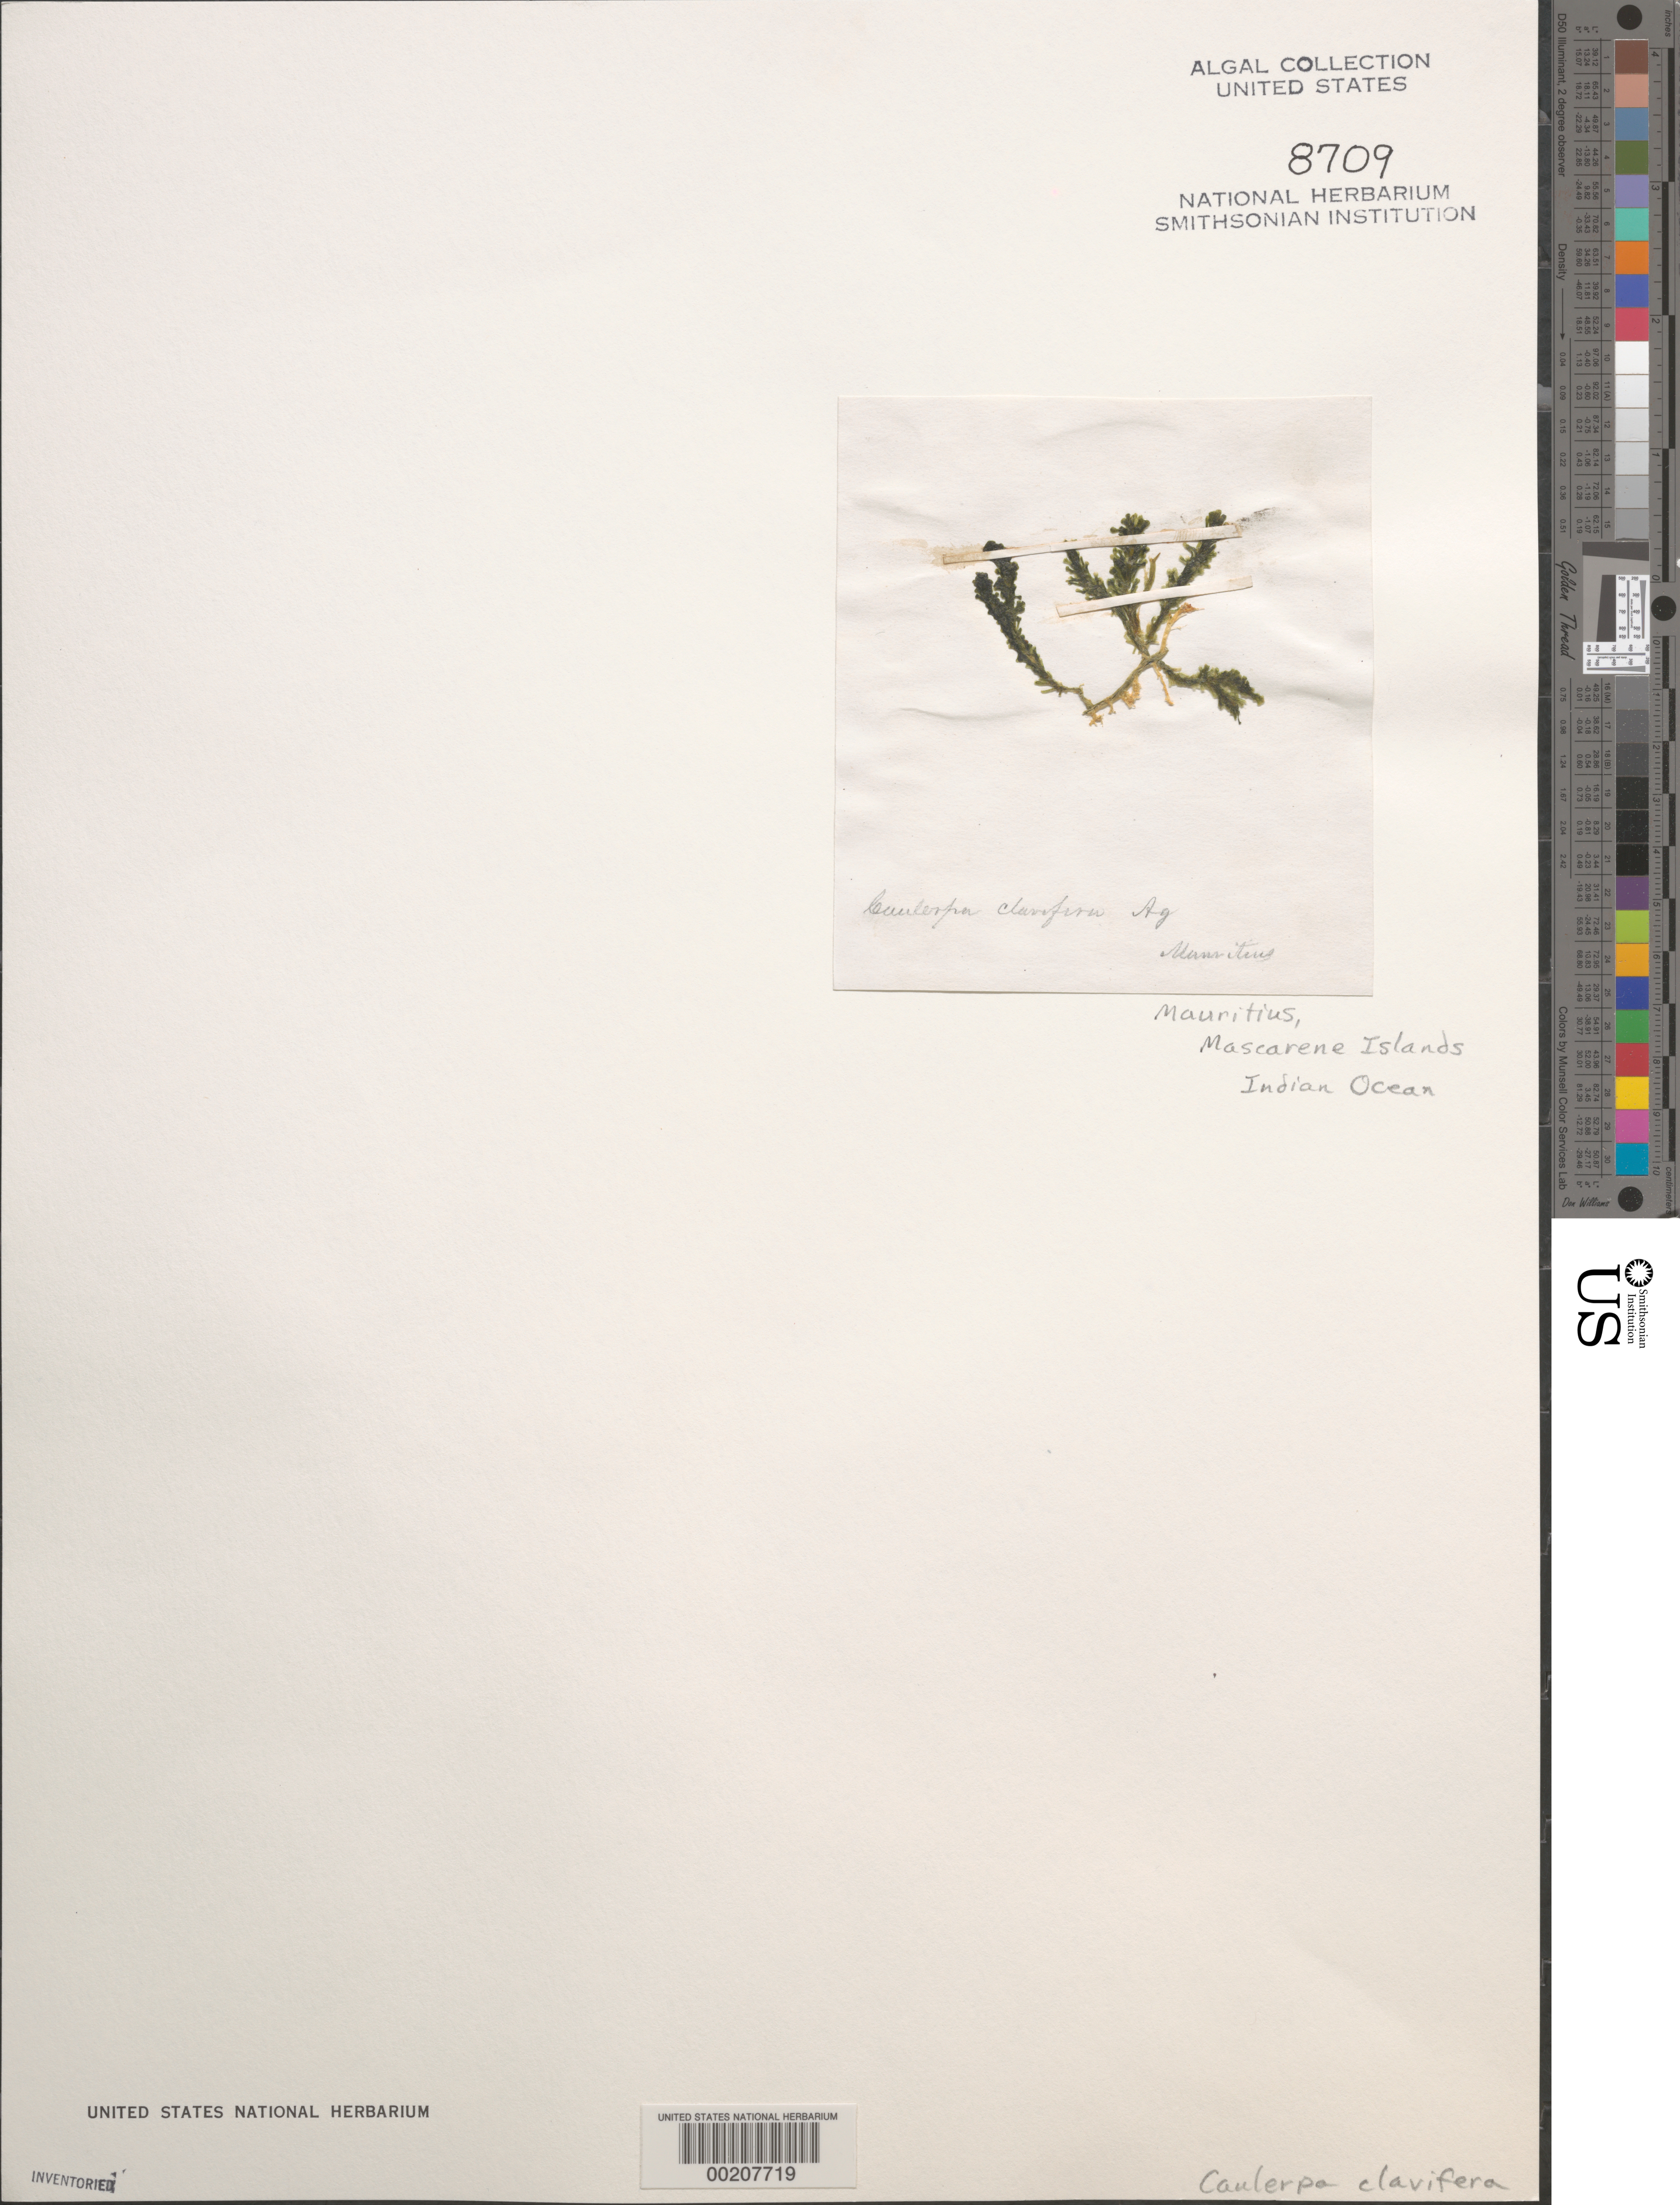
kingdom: Plantae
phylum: Chlorophyta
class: Ulvophyceae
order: Bryopsidales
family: Caulerpaceae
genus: Caulerpa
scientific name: Caulerpa racemosa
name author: (Forssk.) J. Agardh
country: Mauritius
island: Mauritius Island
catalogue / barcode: US 8709